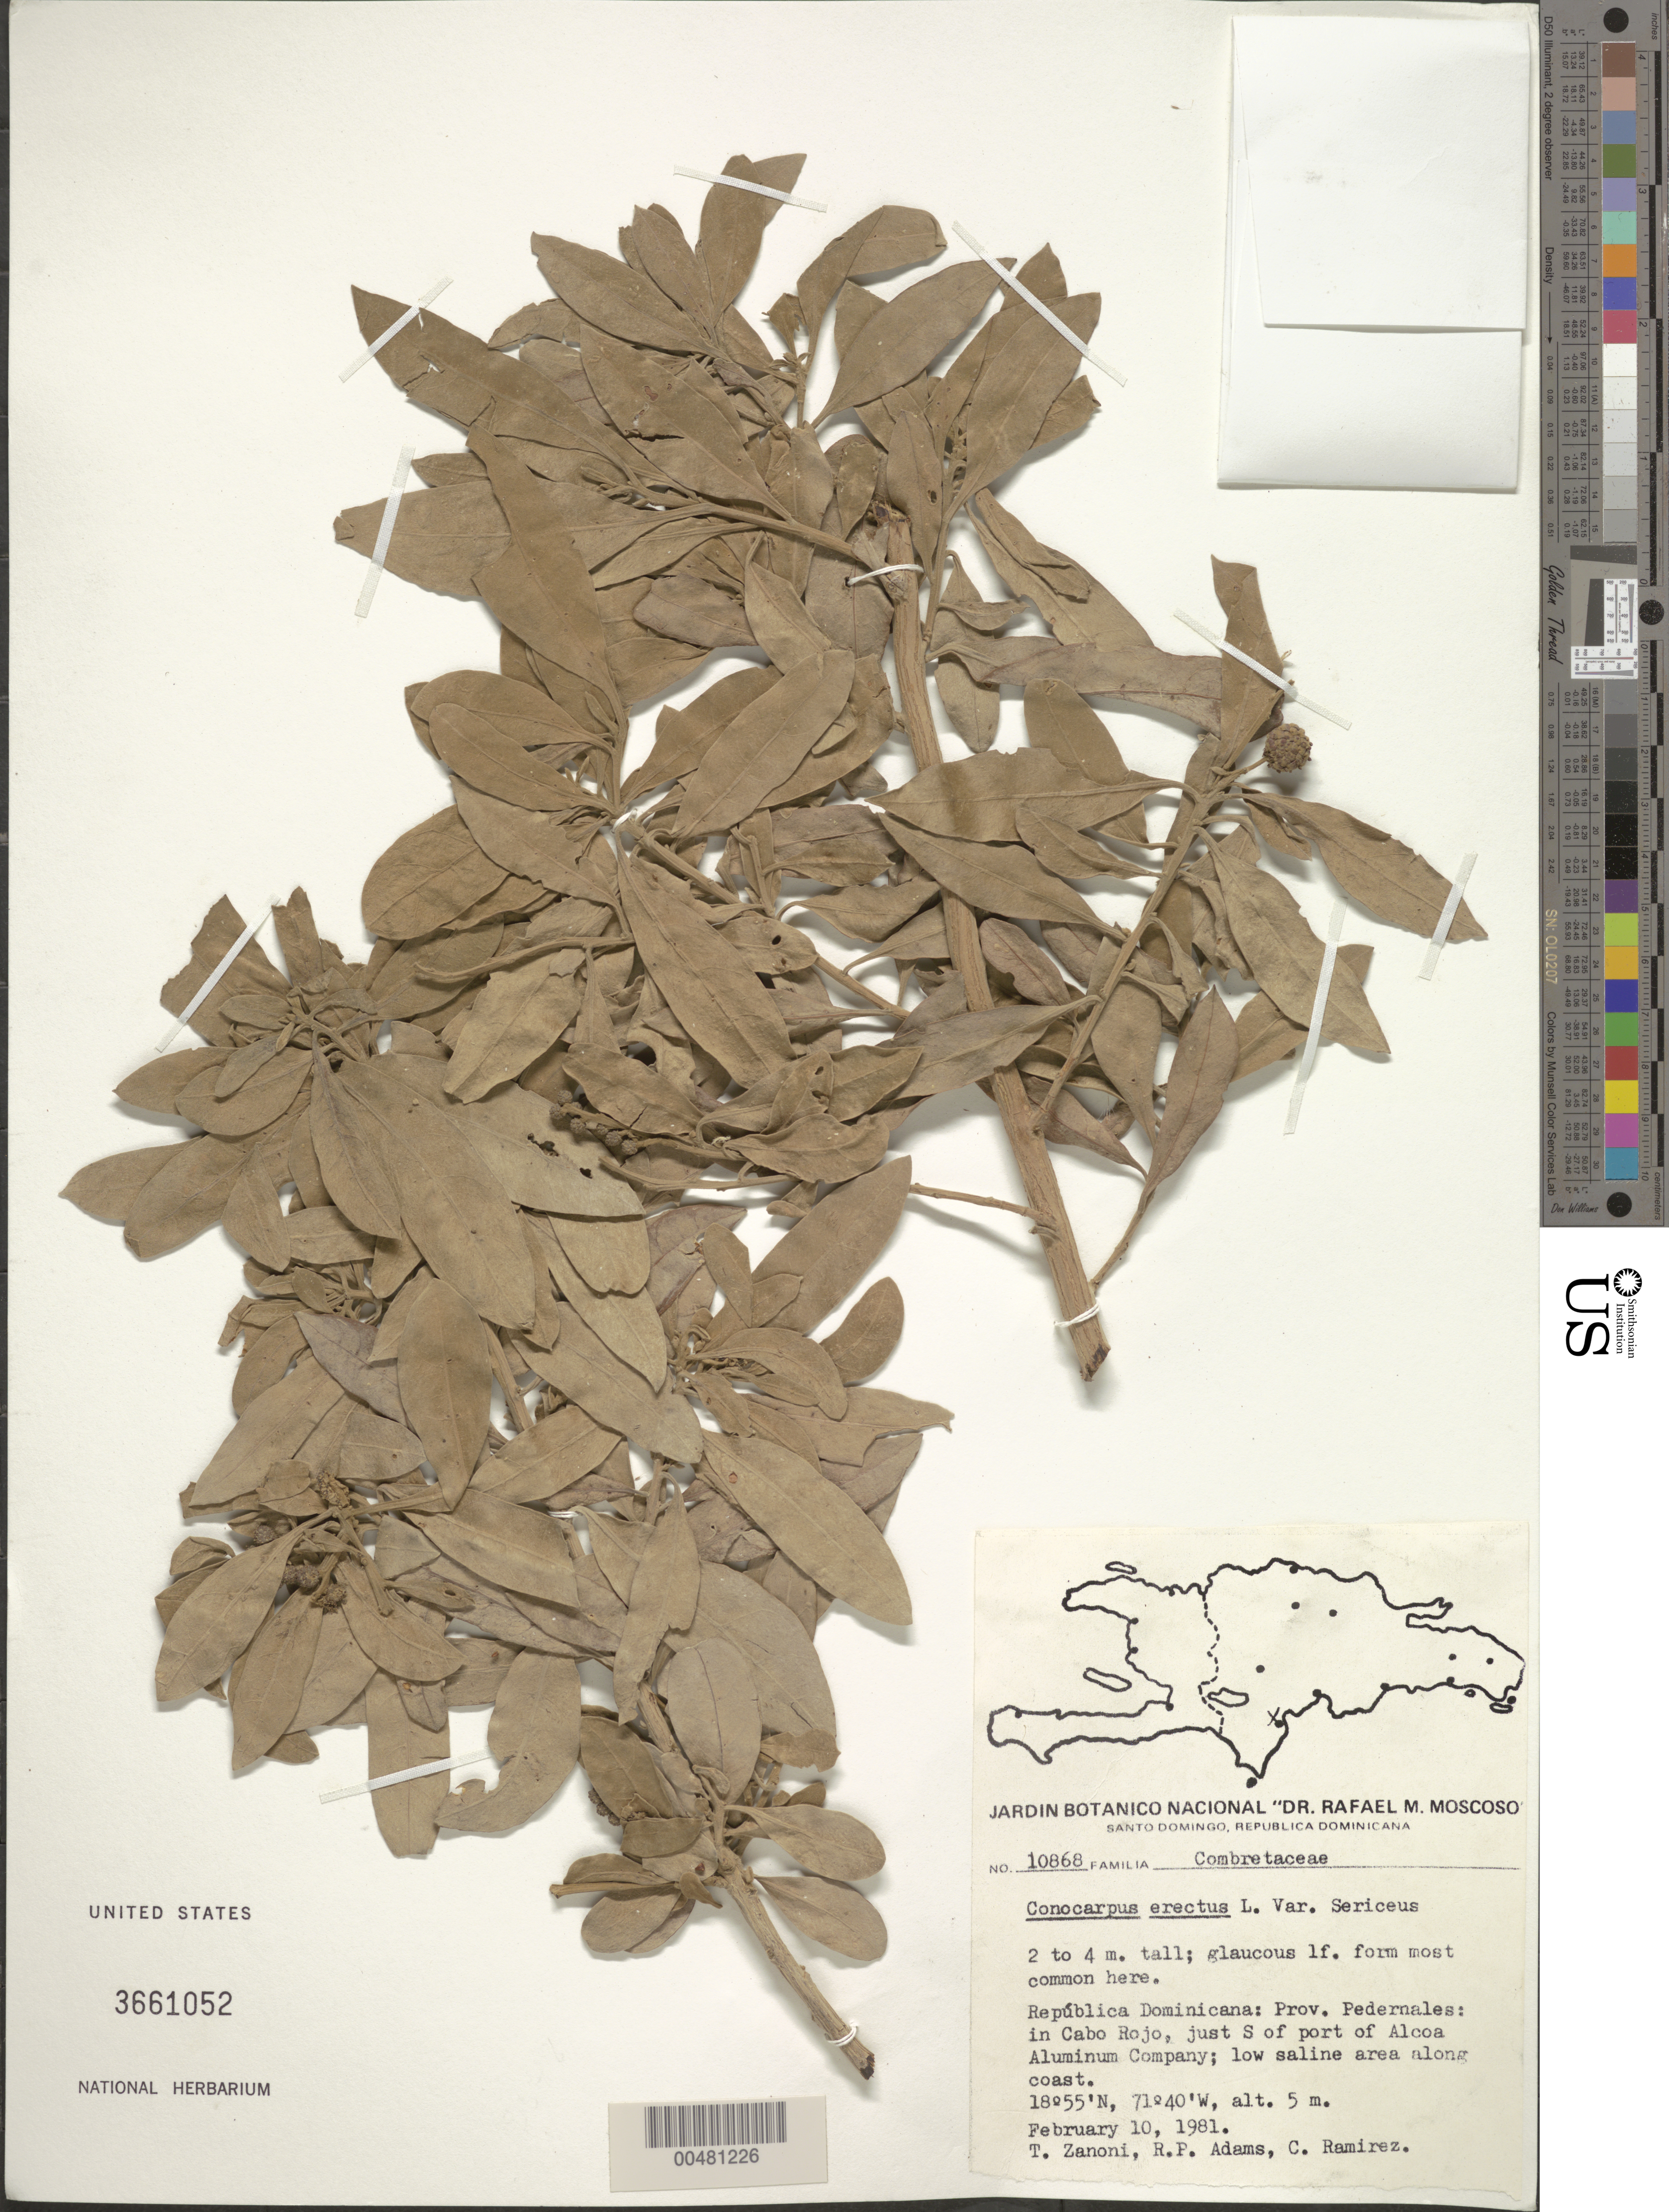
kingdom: Plantae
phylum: Tracheophyta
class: Magnoliopsida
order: Myrtales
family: Combretaceae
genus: Conocarpus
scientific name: Conocarpus erectus var. sericeus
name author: E. Forst. ex DC.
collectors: T. A. Zanoni, R. P. Adams & C. Ramirez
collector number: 10868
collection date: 1981-02-10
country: Dominican Republic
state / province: Pedernales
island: Hispaniola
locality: Cabo Rojo, just S of port of Alcoa Aluminum Company.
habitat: Low saline area along coast.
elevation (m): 5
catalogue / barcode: US 3661052